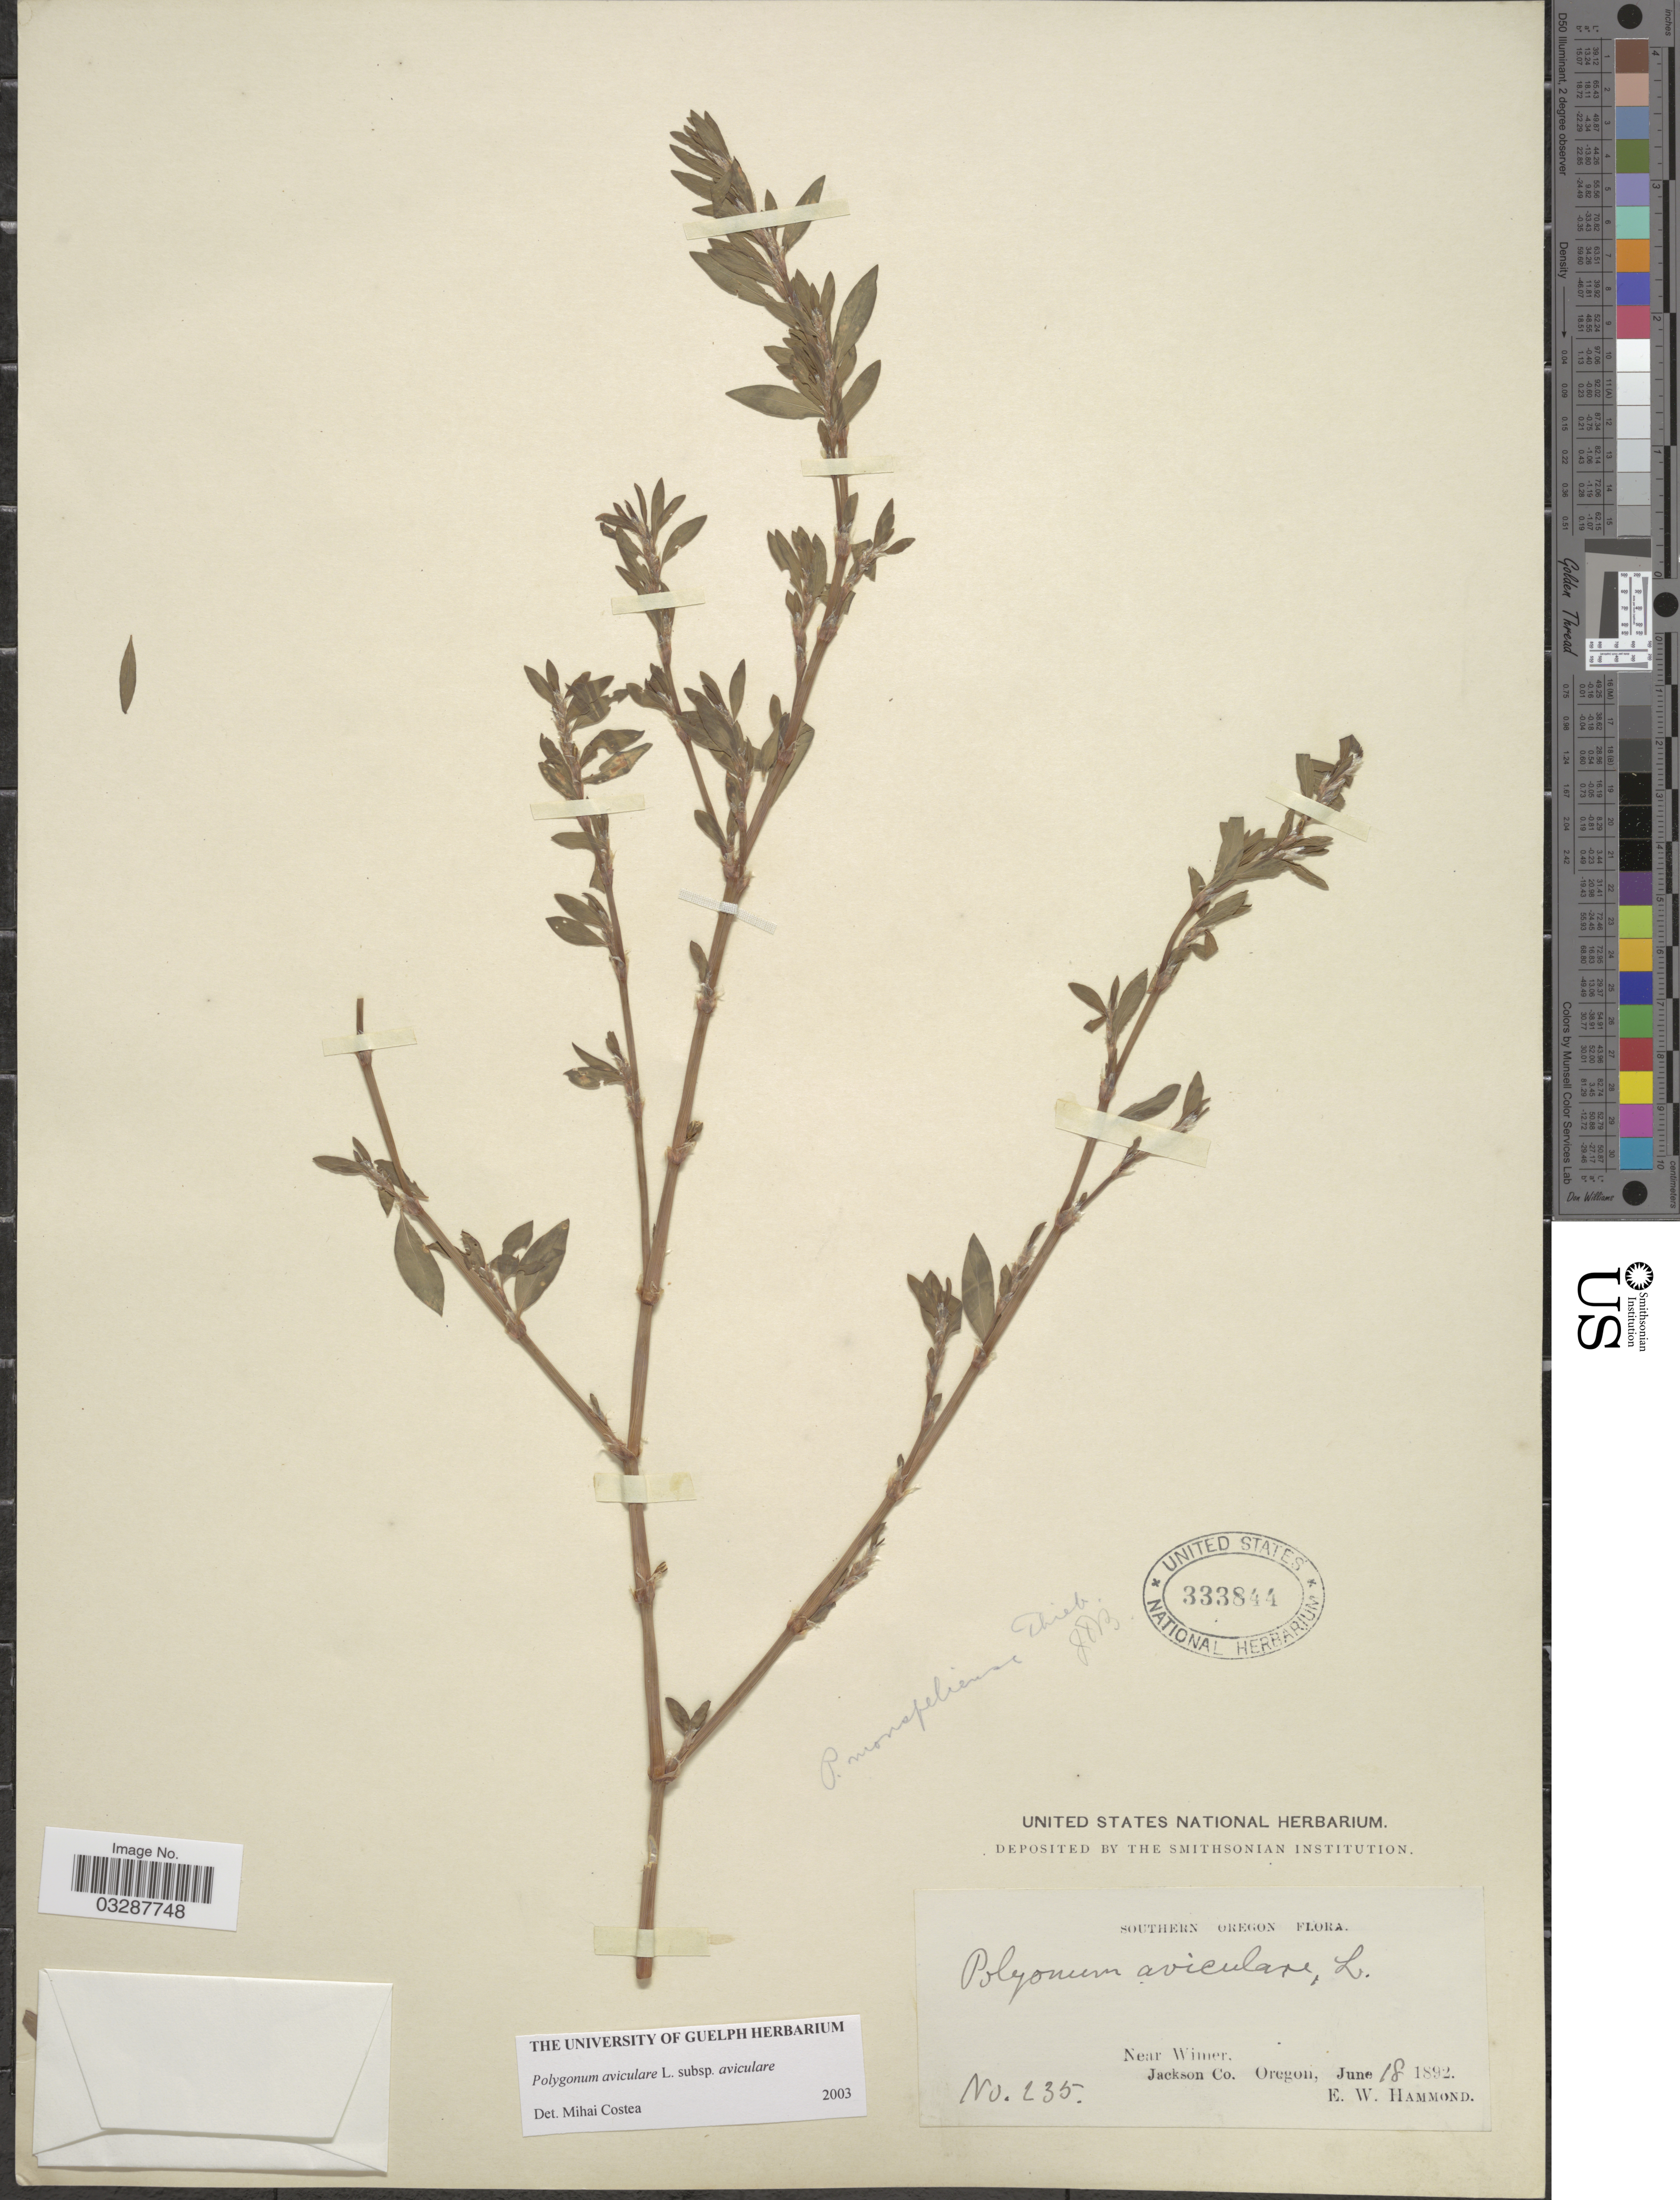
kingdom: Plantae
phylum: Tracheophyta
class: Magnoliopsida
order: Caryophyllales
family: Polygonaceae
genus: Polygonum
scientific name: Polygonum aviculare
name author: L.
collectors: E. Hammond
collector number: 235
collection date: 1892-06-18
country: United States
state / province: Oregon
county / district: Jackson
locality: Southern Oregon. Near Wimer. Jackson Co.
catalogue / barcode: US 333844